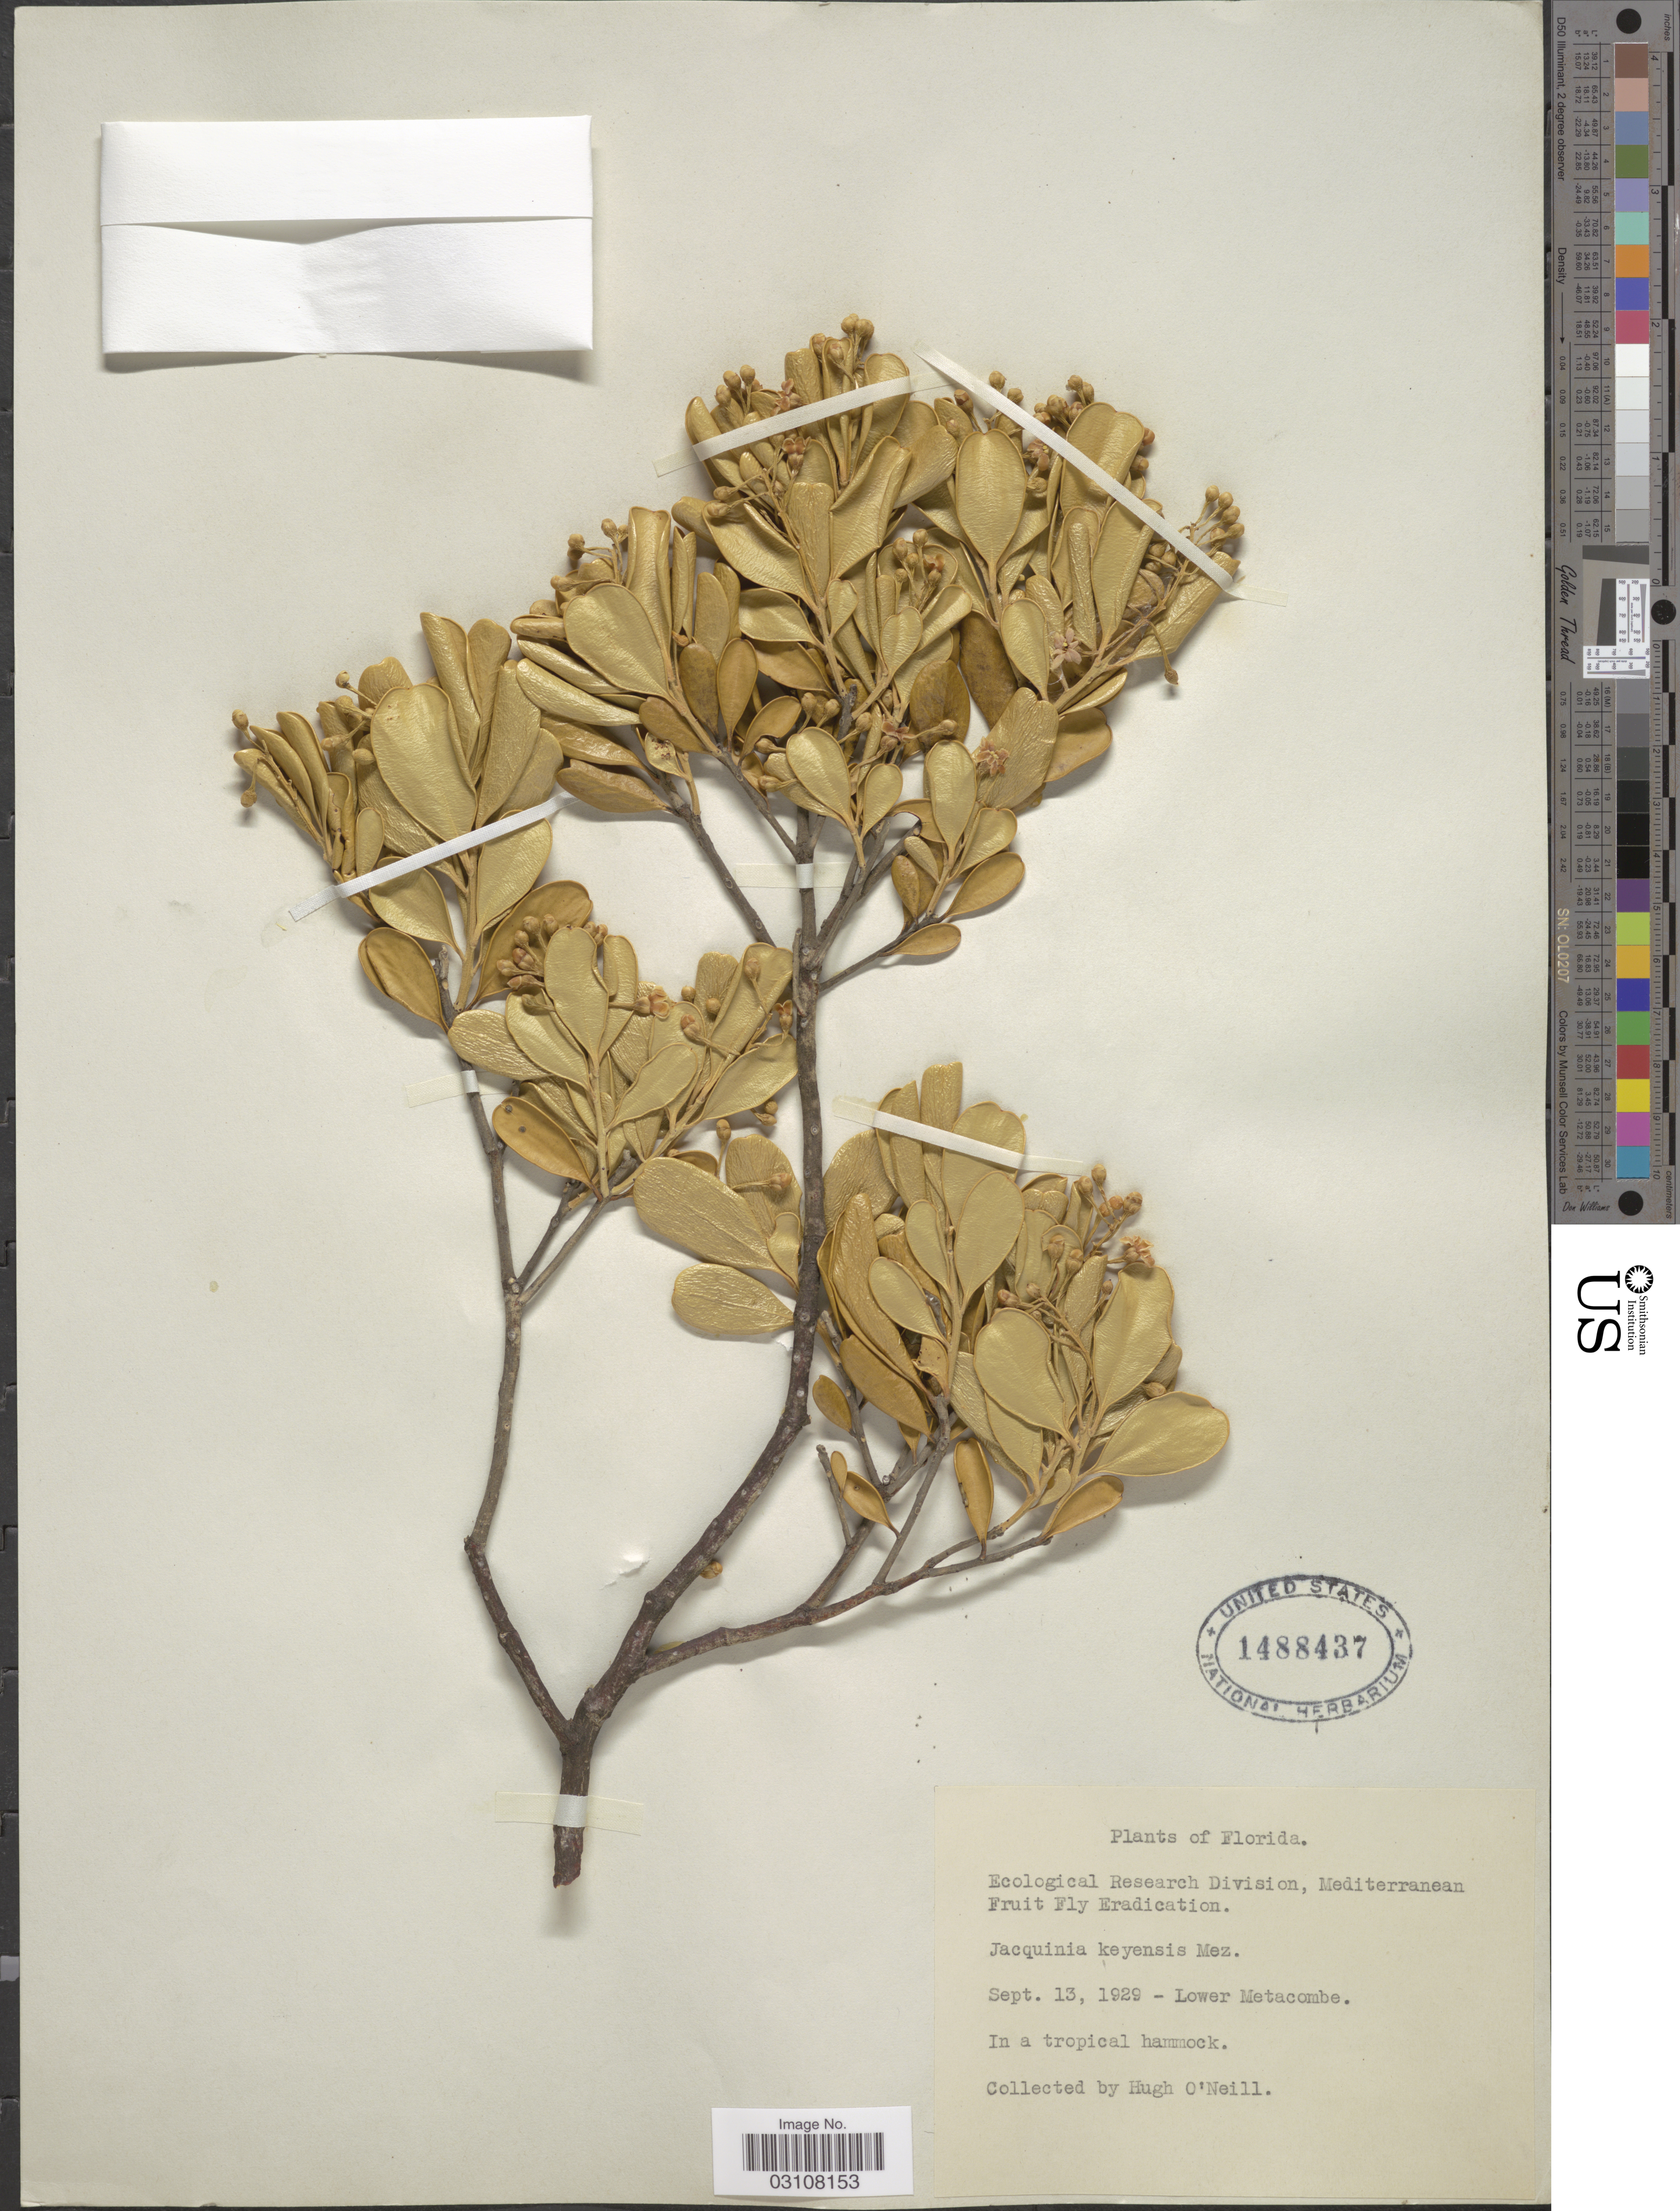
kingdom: Plantae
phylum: Tracheophyta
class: Magnoliopsida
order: Ericales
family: Primulaceae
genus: Jacquinia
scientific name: Jacquinia keyensis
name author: Mez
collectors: H. O'Neill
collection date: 1929-09-13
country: United States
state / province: Florida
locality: Lower Metacombe.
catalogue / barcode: US 1488437